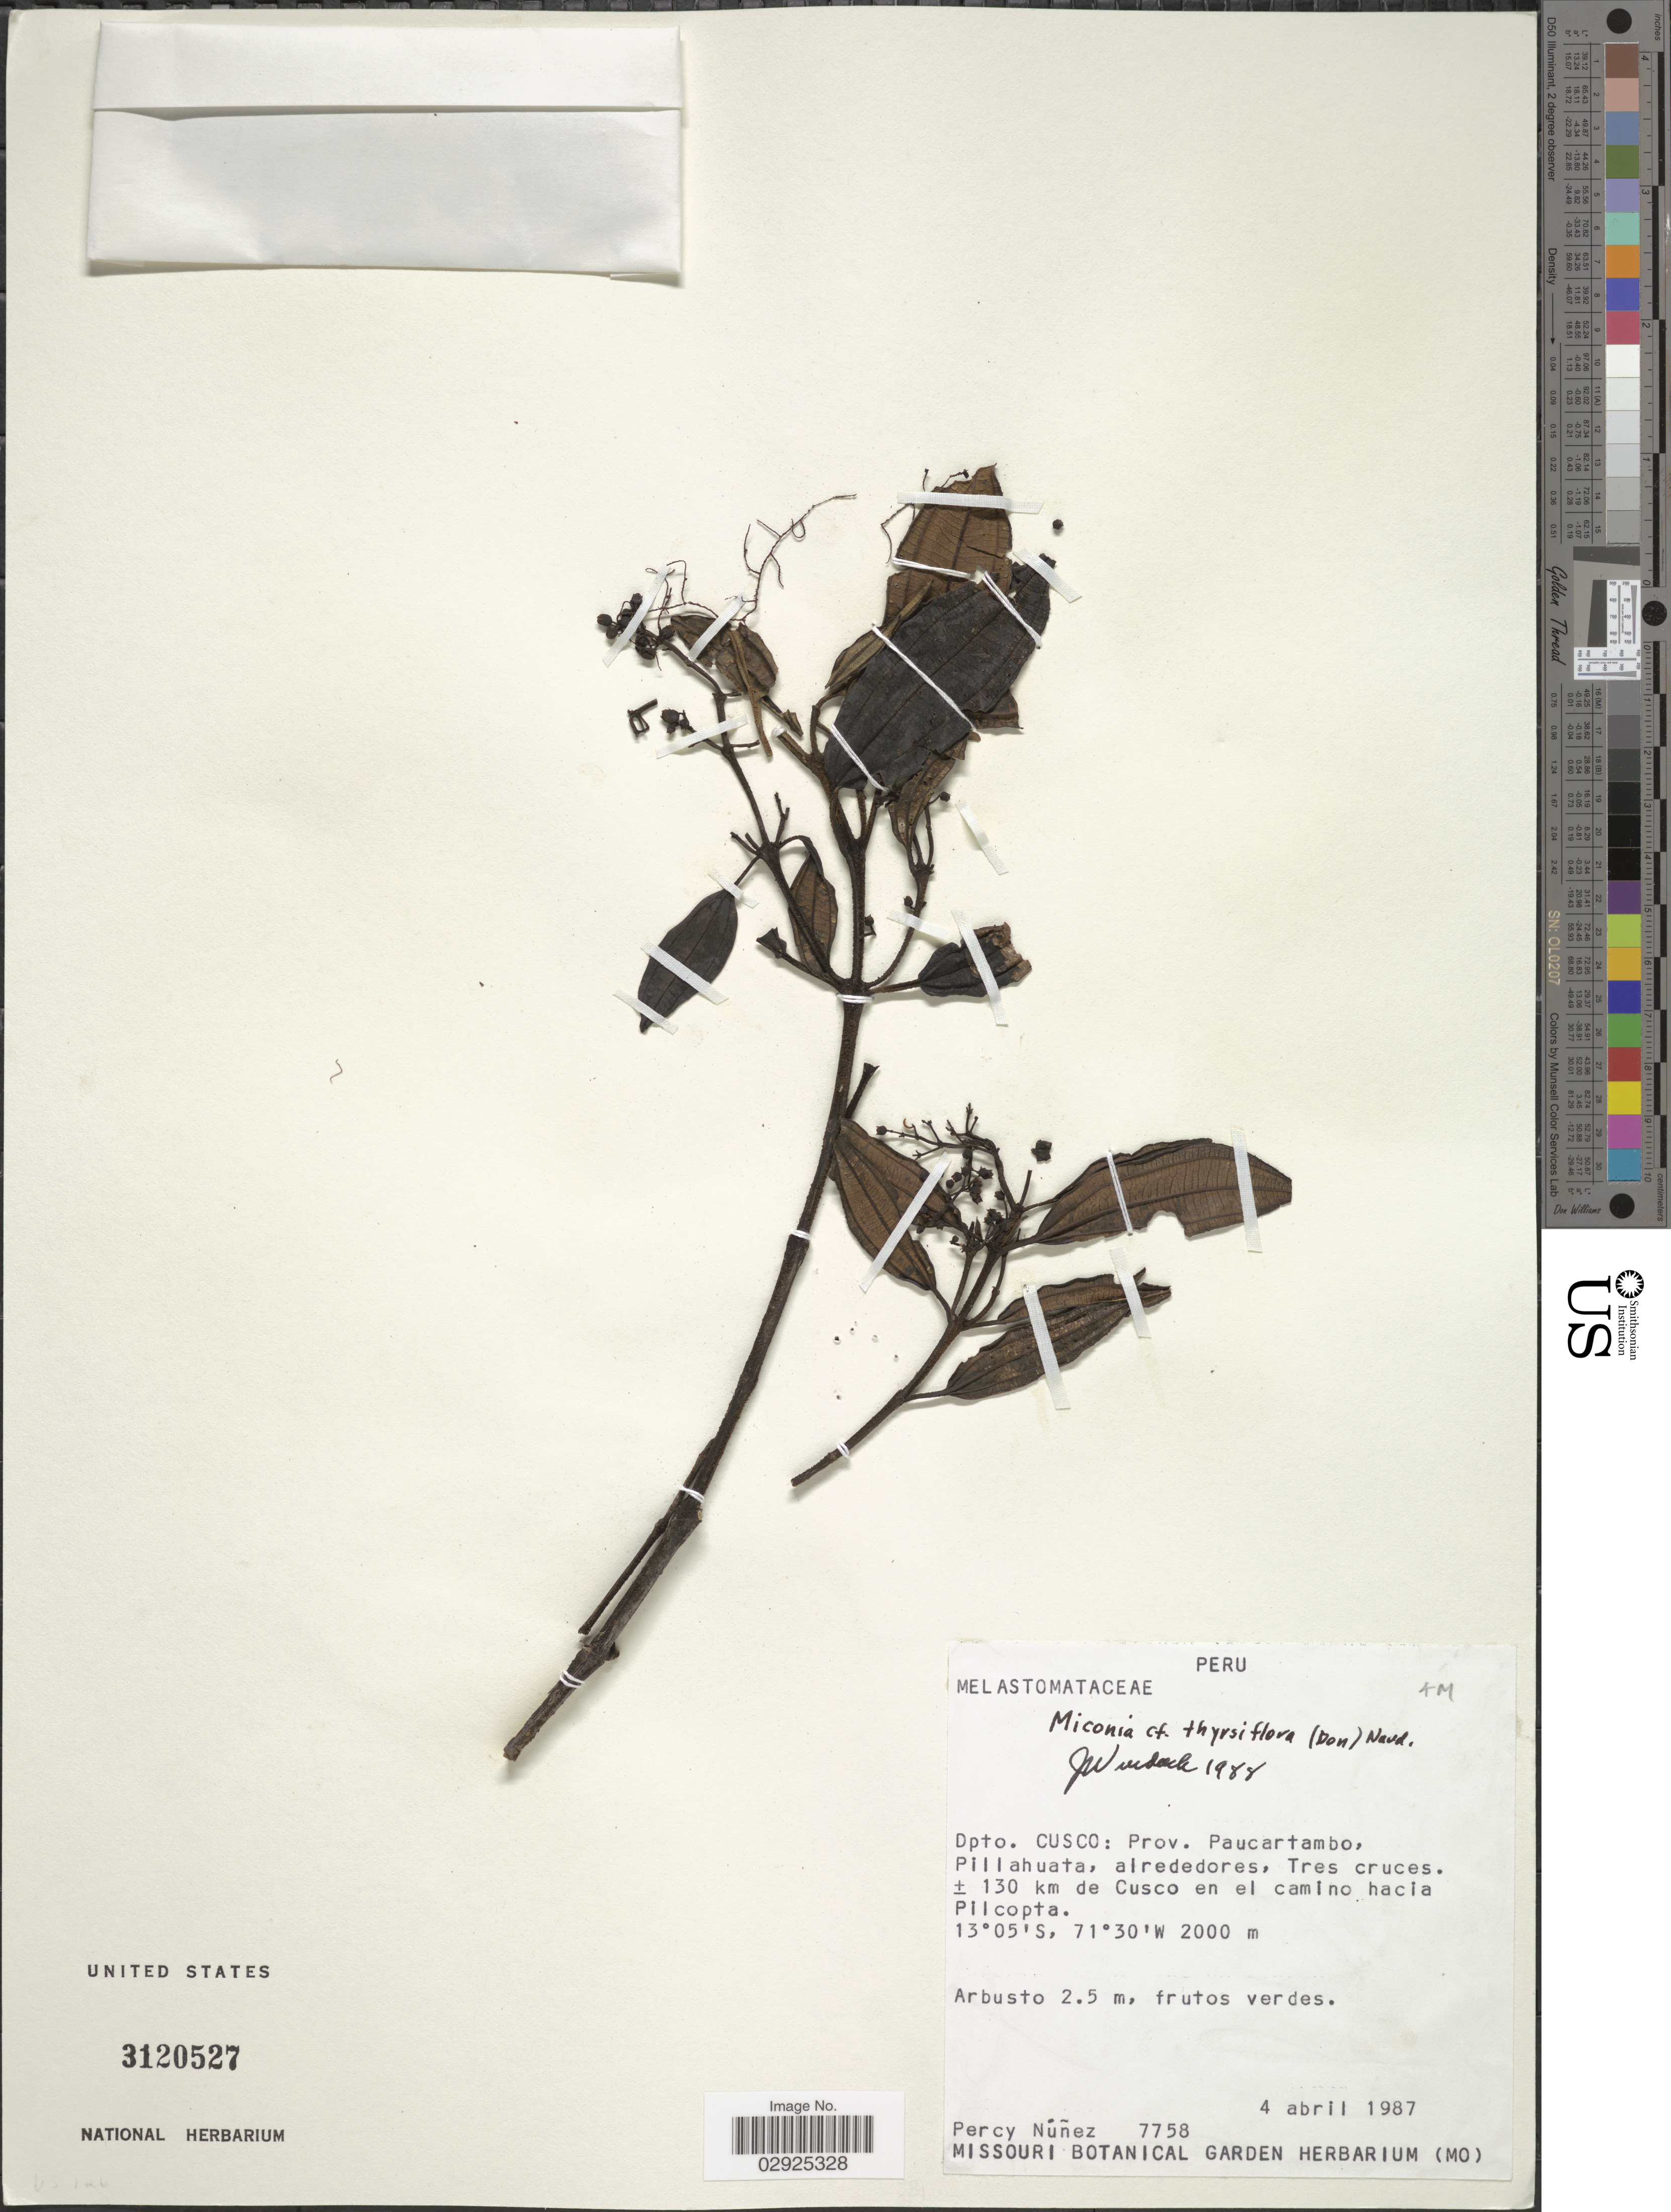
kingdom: Plantae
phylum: Tracheophyta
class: Magnoliopsida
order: Myrtales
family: Melastomataceae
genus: Miconia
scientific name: Miconia thyrsiflora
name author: (D. Don) Naudin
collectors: P. Nuñez V.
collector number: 7758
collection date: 1987-04-04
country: Peru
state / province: Cusco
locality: Dpto. Cusco: Prov. Paucartambo, Pillahuat, alrededores, Tres cruces ± 130 km de Cusco en el camino hacia Pilcopta.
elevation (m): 2000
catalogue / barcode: US 3120527